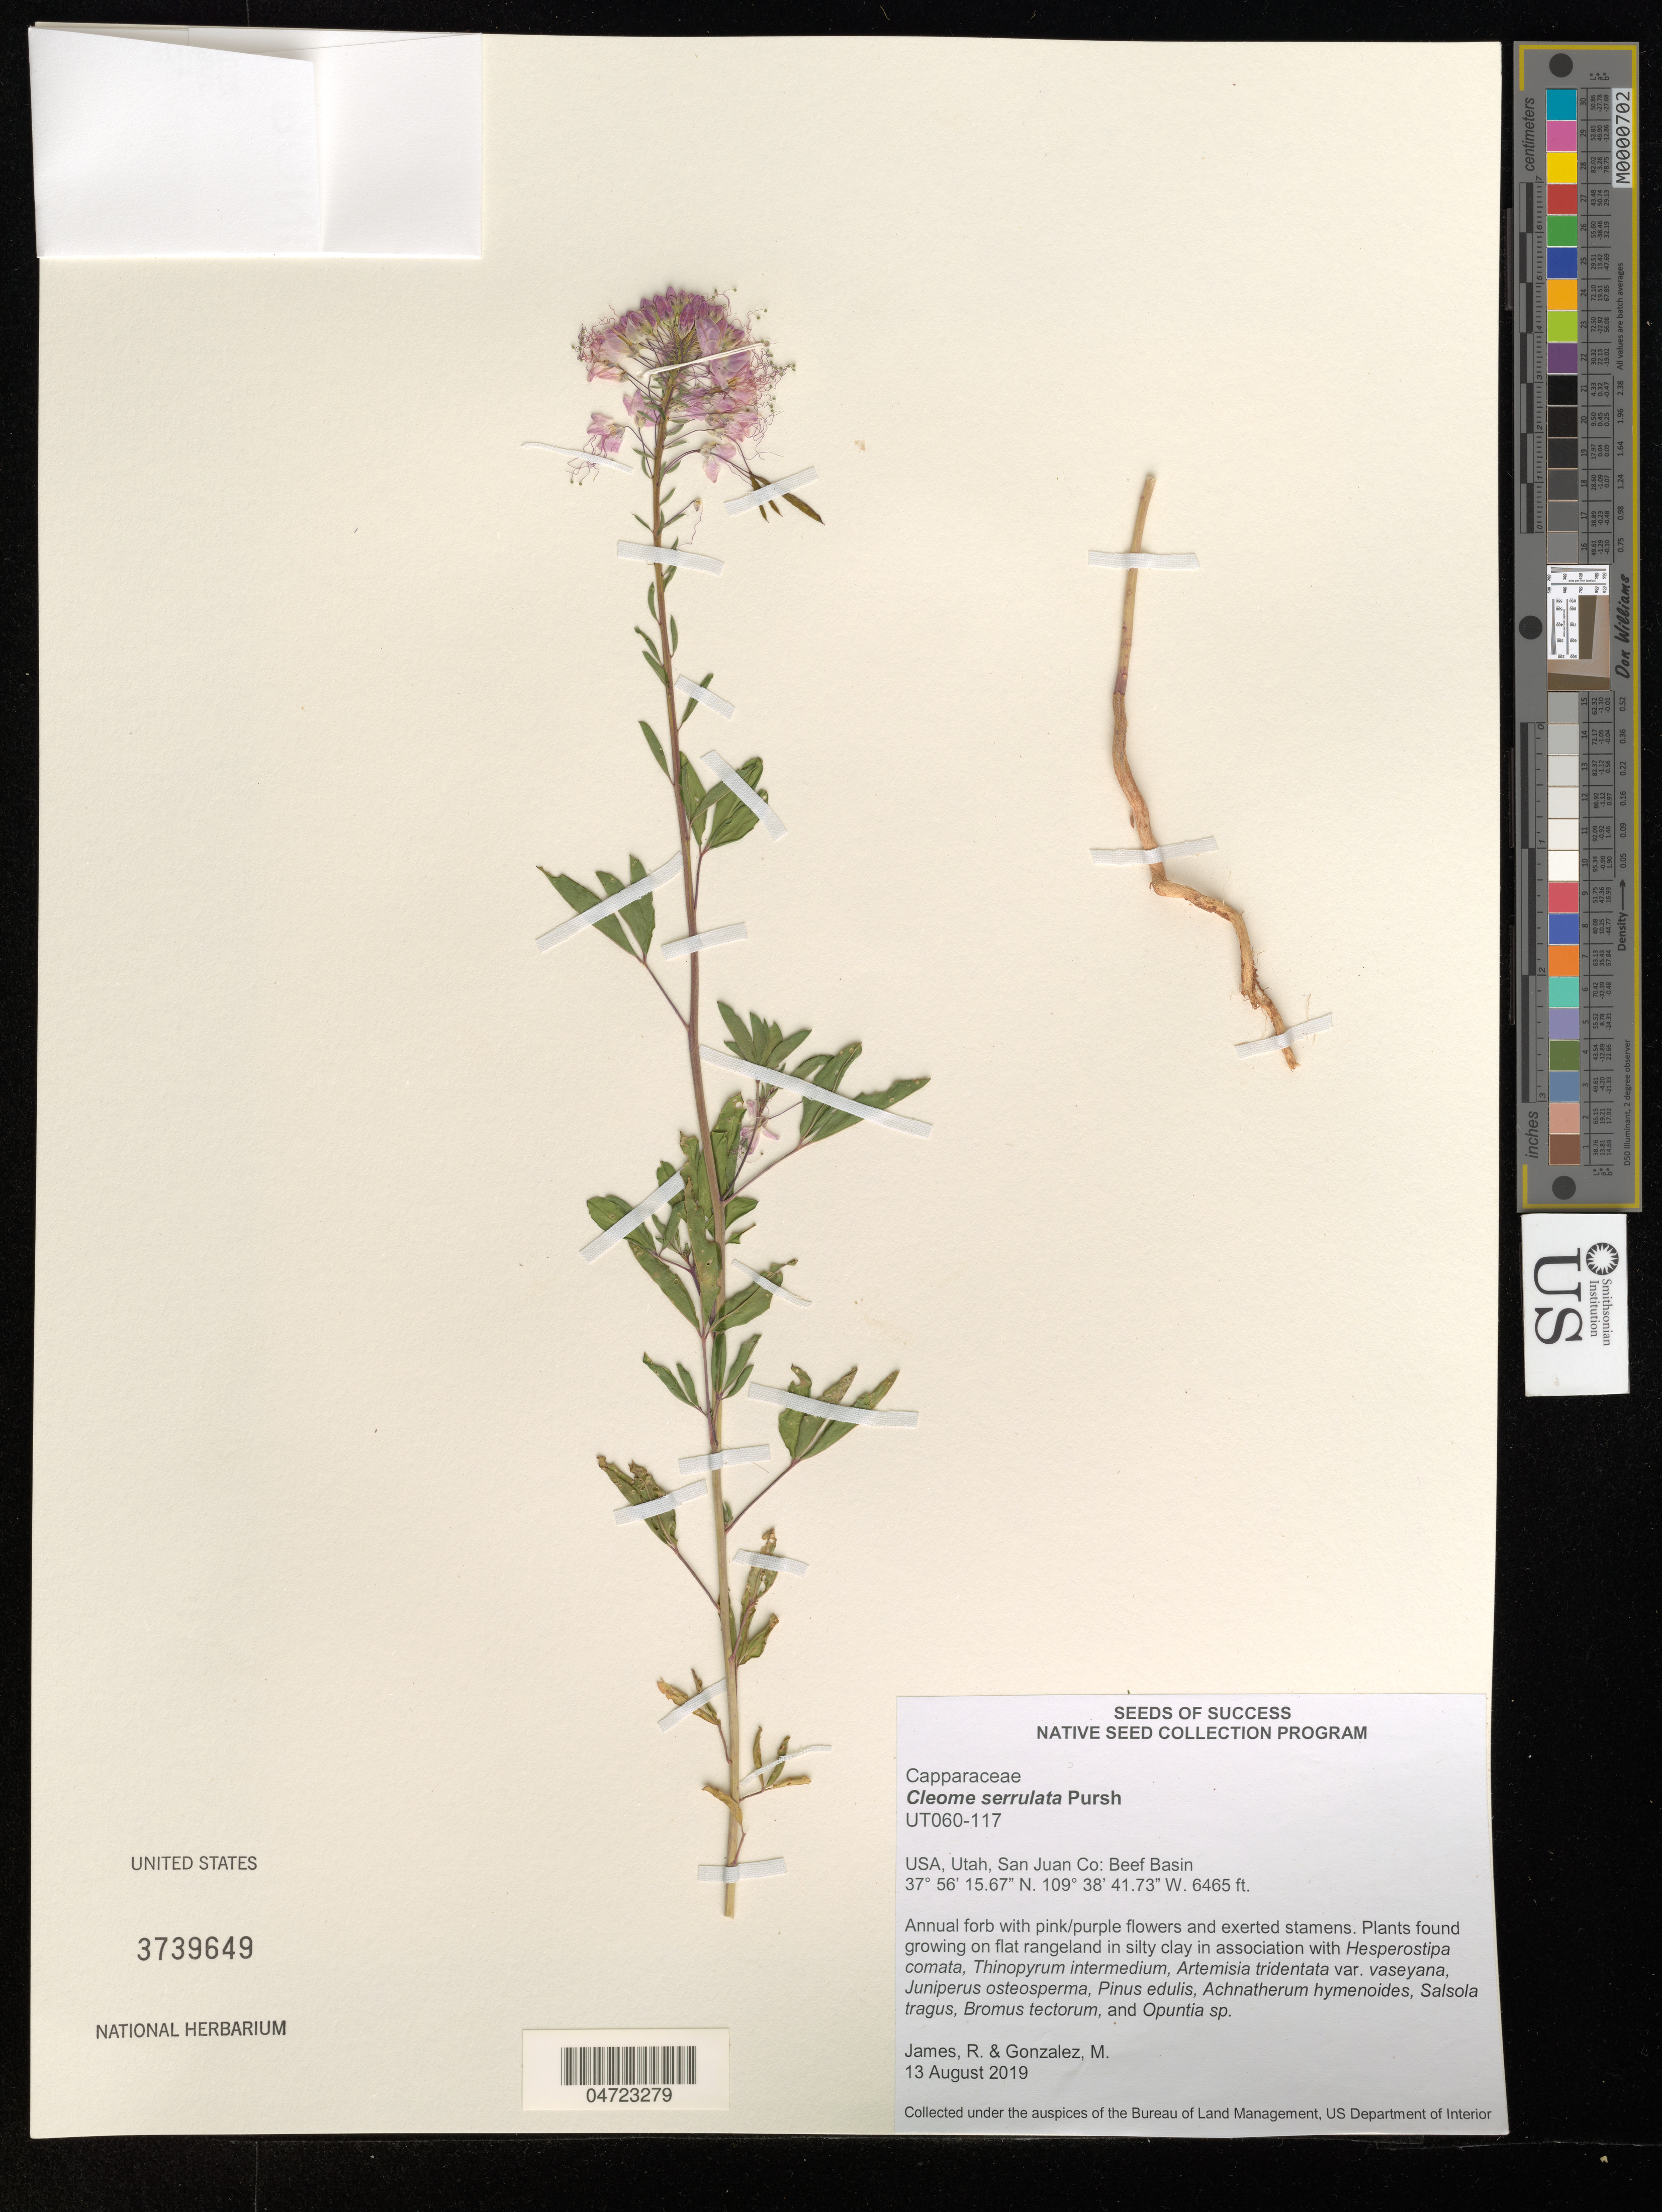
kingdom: Plantae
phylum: Tracheophyta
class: Magnoliopsida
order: Brassicales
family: Cleomaceae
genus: Cleomella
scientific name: Cleomella serrulata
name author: (Pursh) Roalson & J.C. Hall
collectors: R. James & M. Gonzalez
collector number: UT060-117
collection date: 2019-08-13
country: United States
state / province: Utah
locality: San Juan Co: Beef Basin.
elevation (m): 1971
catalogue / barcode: US 3739649